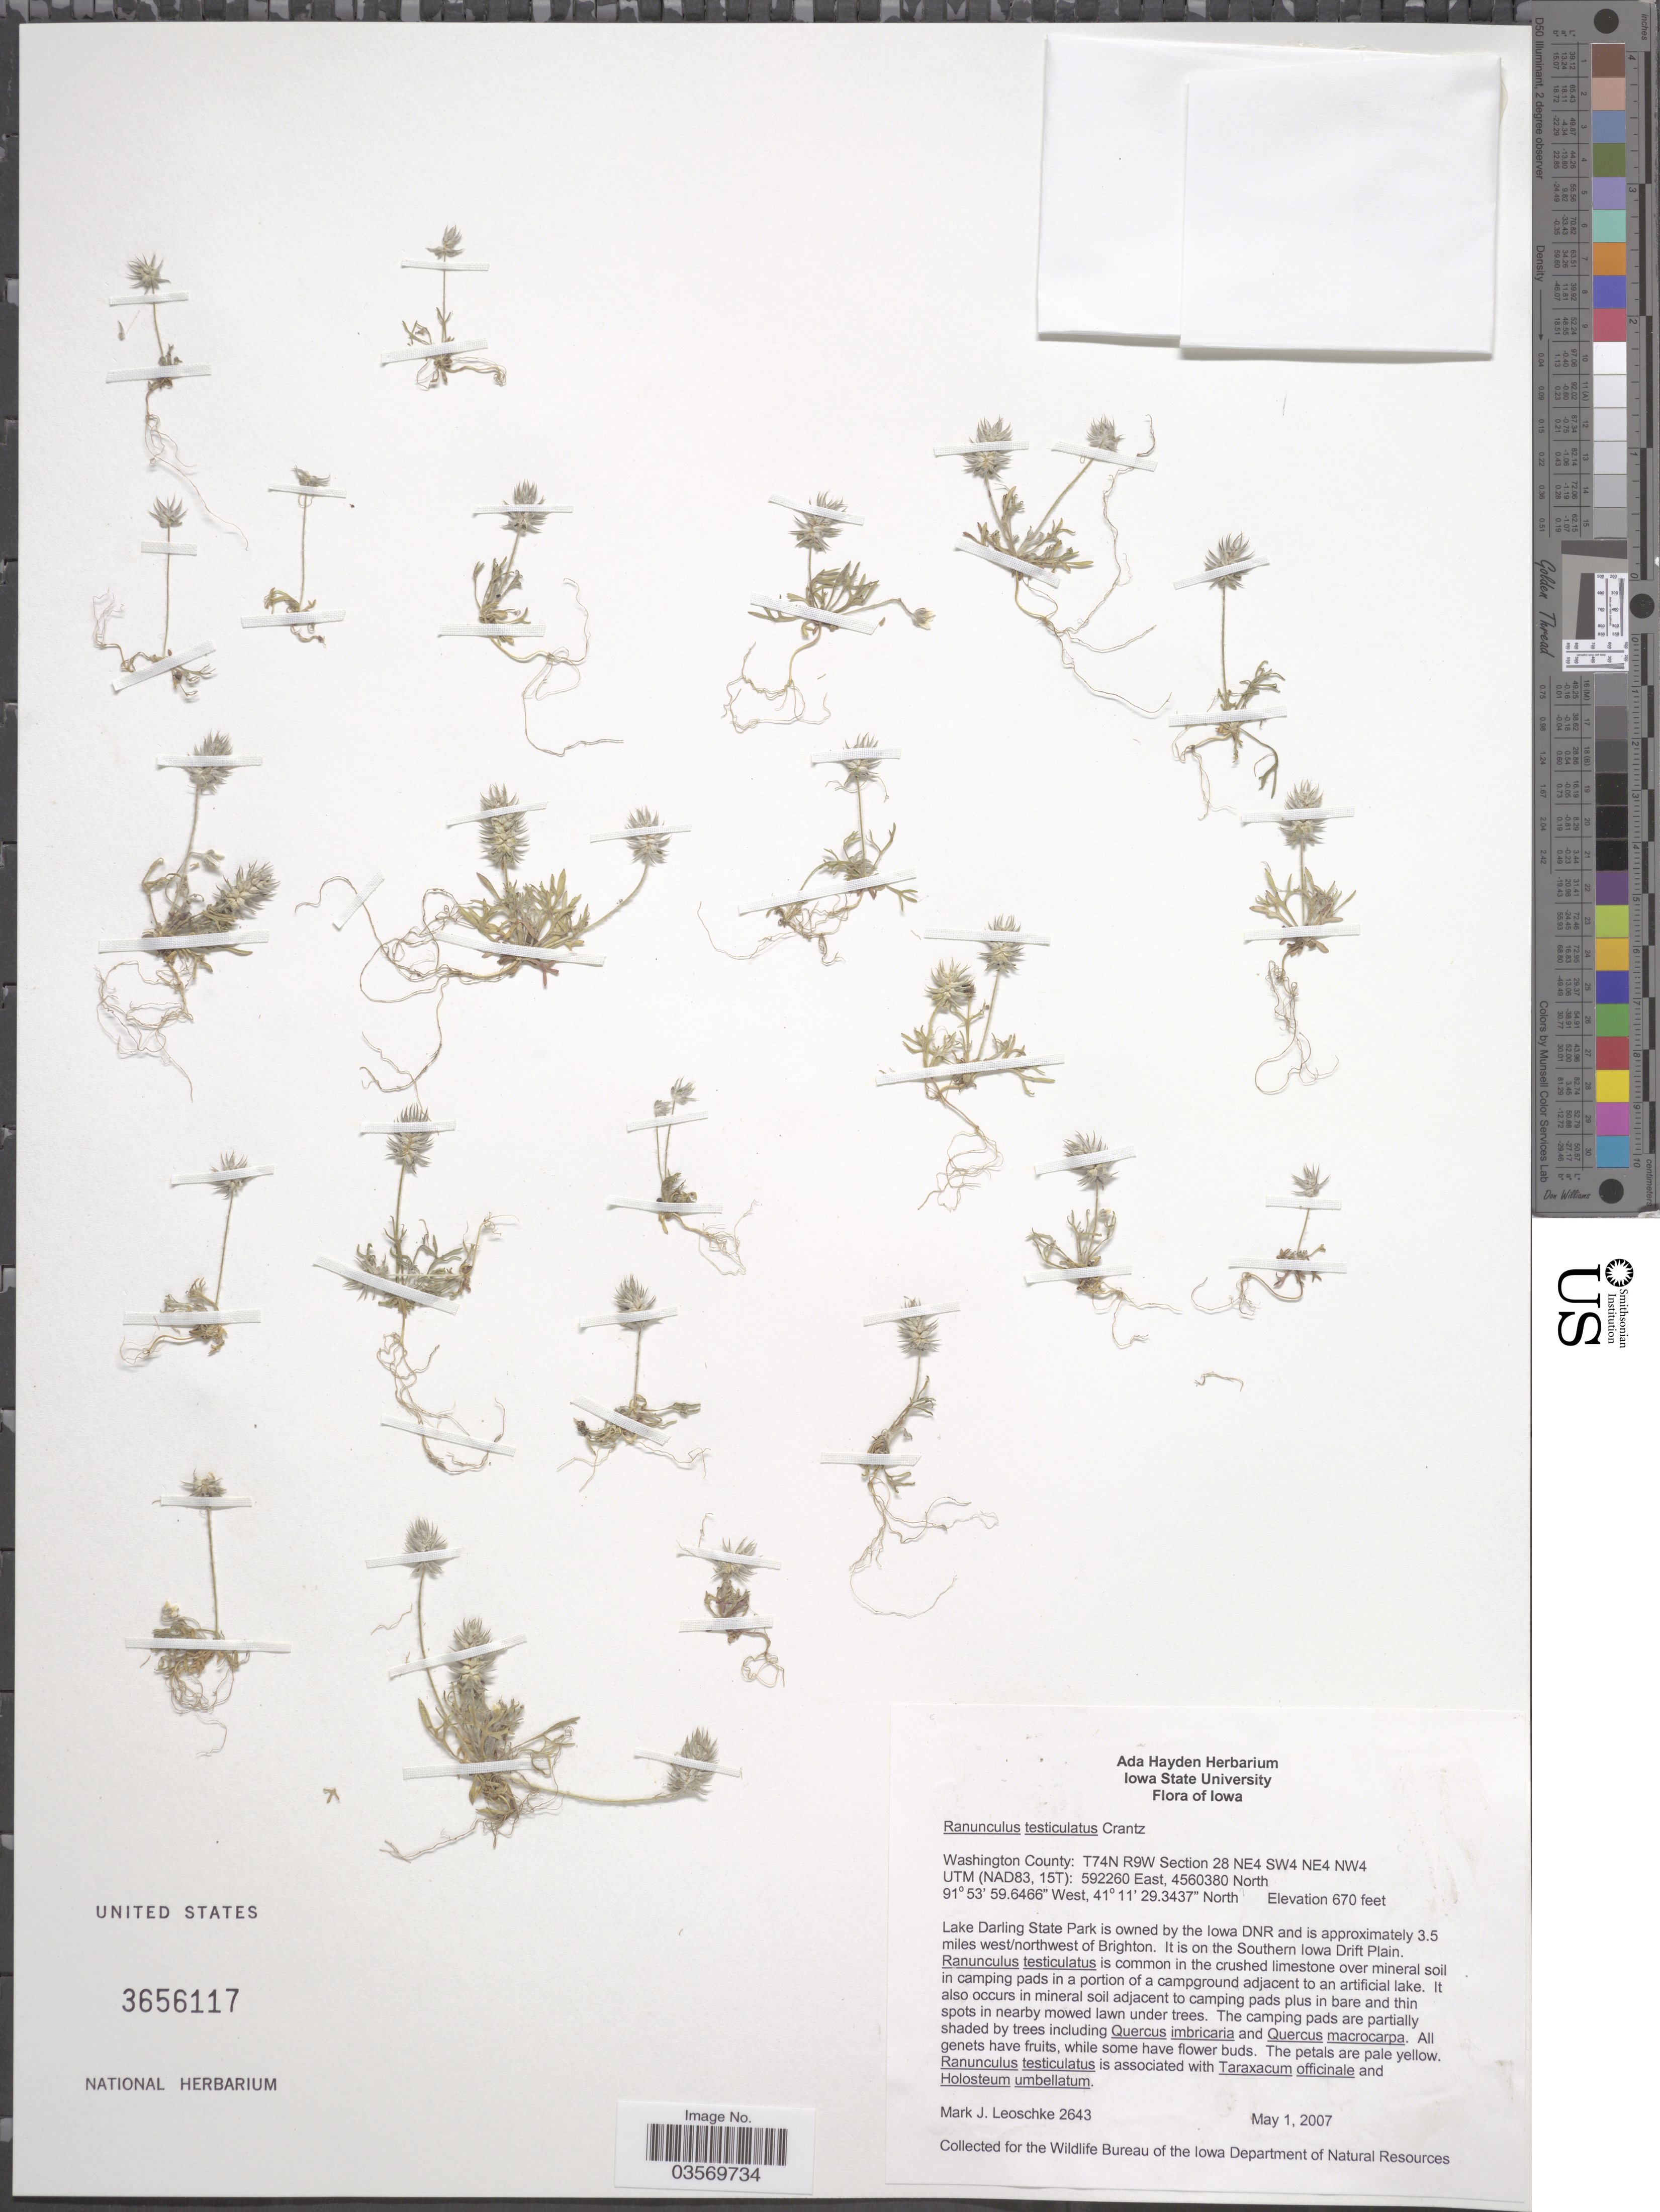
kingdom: Plantae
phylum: Tracheophyta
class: Magnoliopsida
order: Ranunculales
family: Ranunculaceae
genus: Ranunculus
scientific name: Ranunculus testiculatus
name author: Crantz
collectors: M. J. Leoschke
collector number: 2643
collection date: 2007-05-01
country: United States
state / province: Iowa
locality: Washington County: T74N R9W Section 28 NE4 SW4 NE4 NW4 UTM (NAD83, 15T): 592260 East, 4560380 North. Lake Darling State Park is owned by the Iowa DNR and is approximately 3.5 miles west/northwest of Brighton. It is on the Southern Iowa Drift Plain.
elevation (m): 204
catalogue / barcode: US 3656117